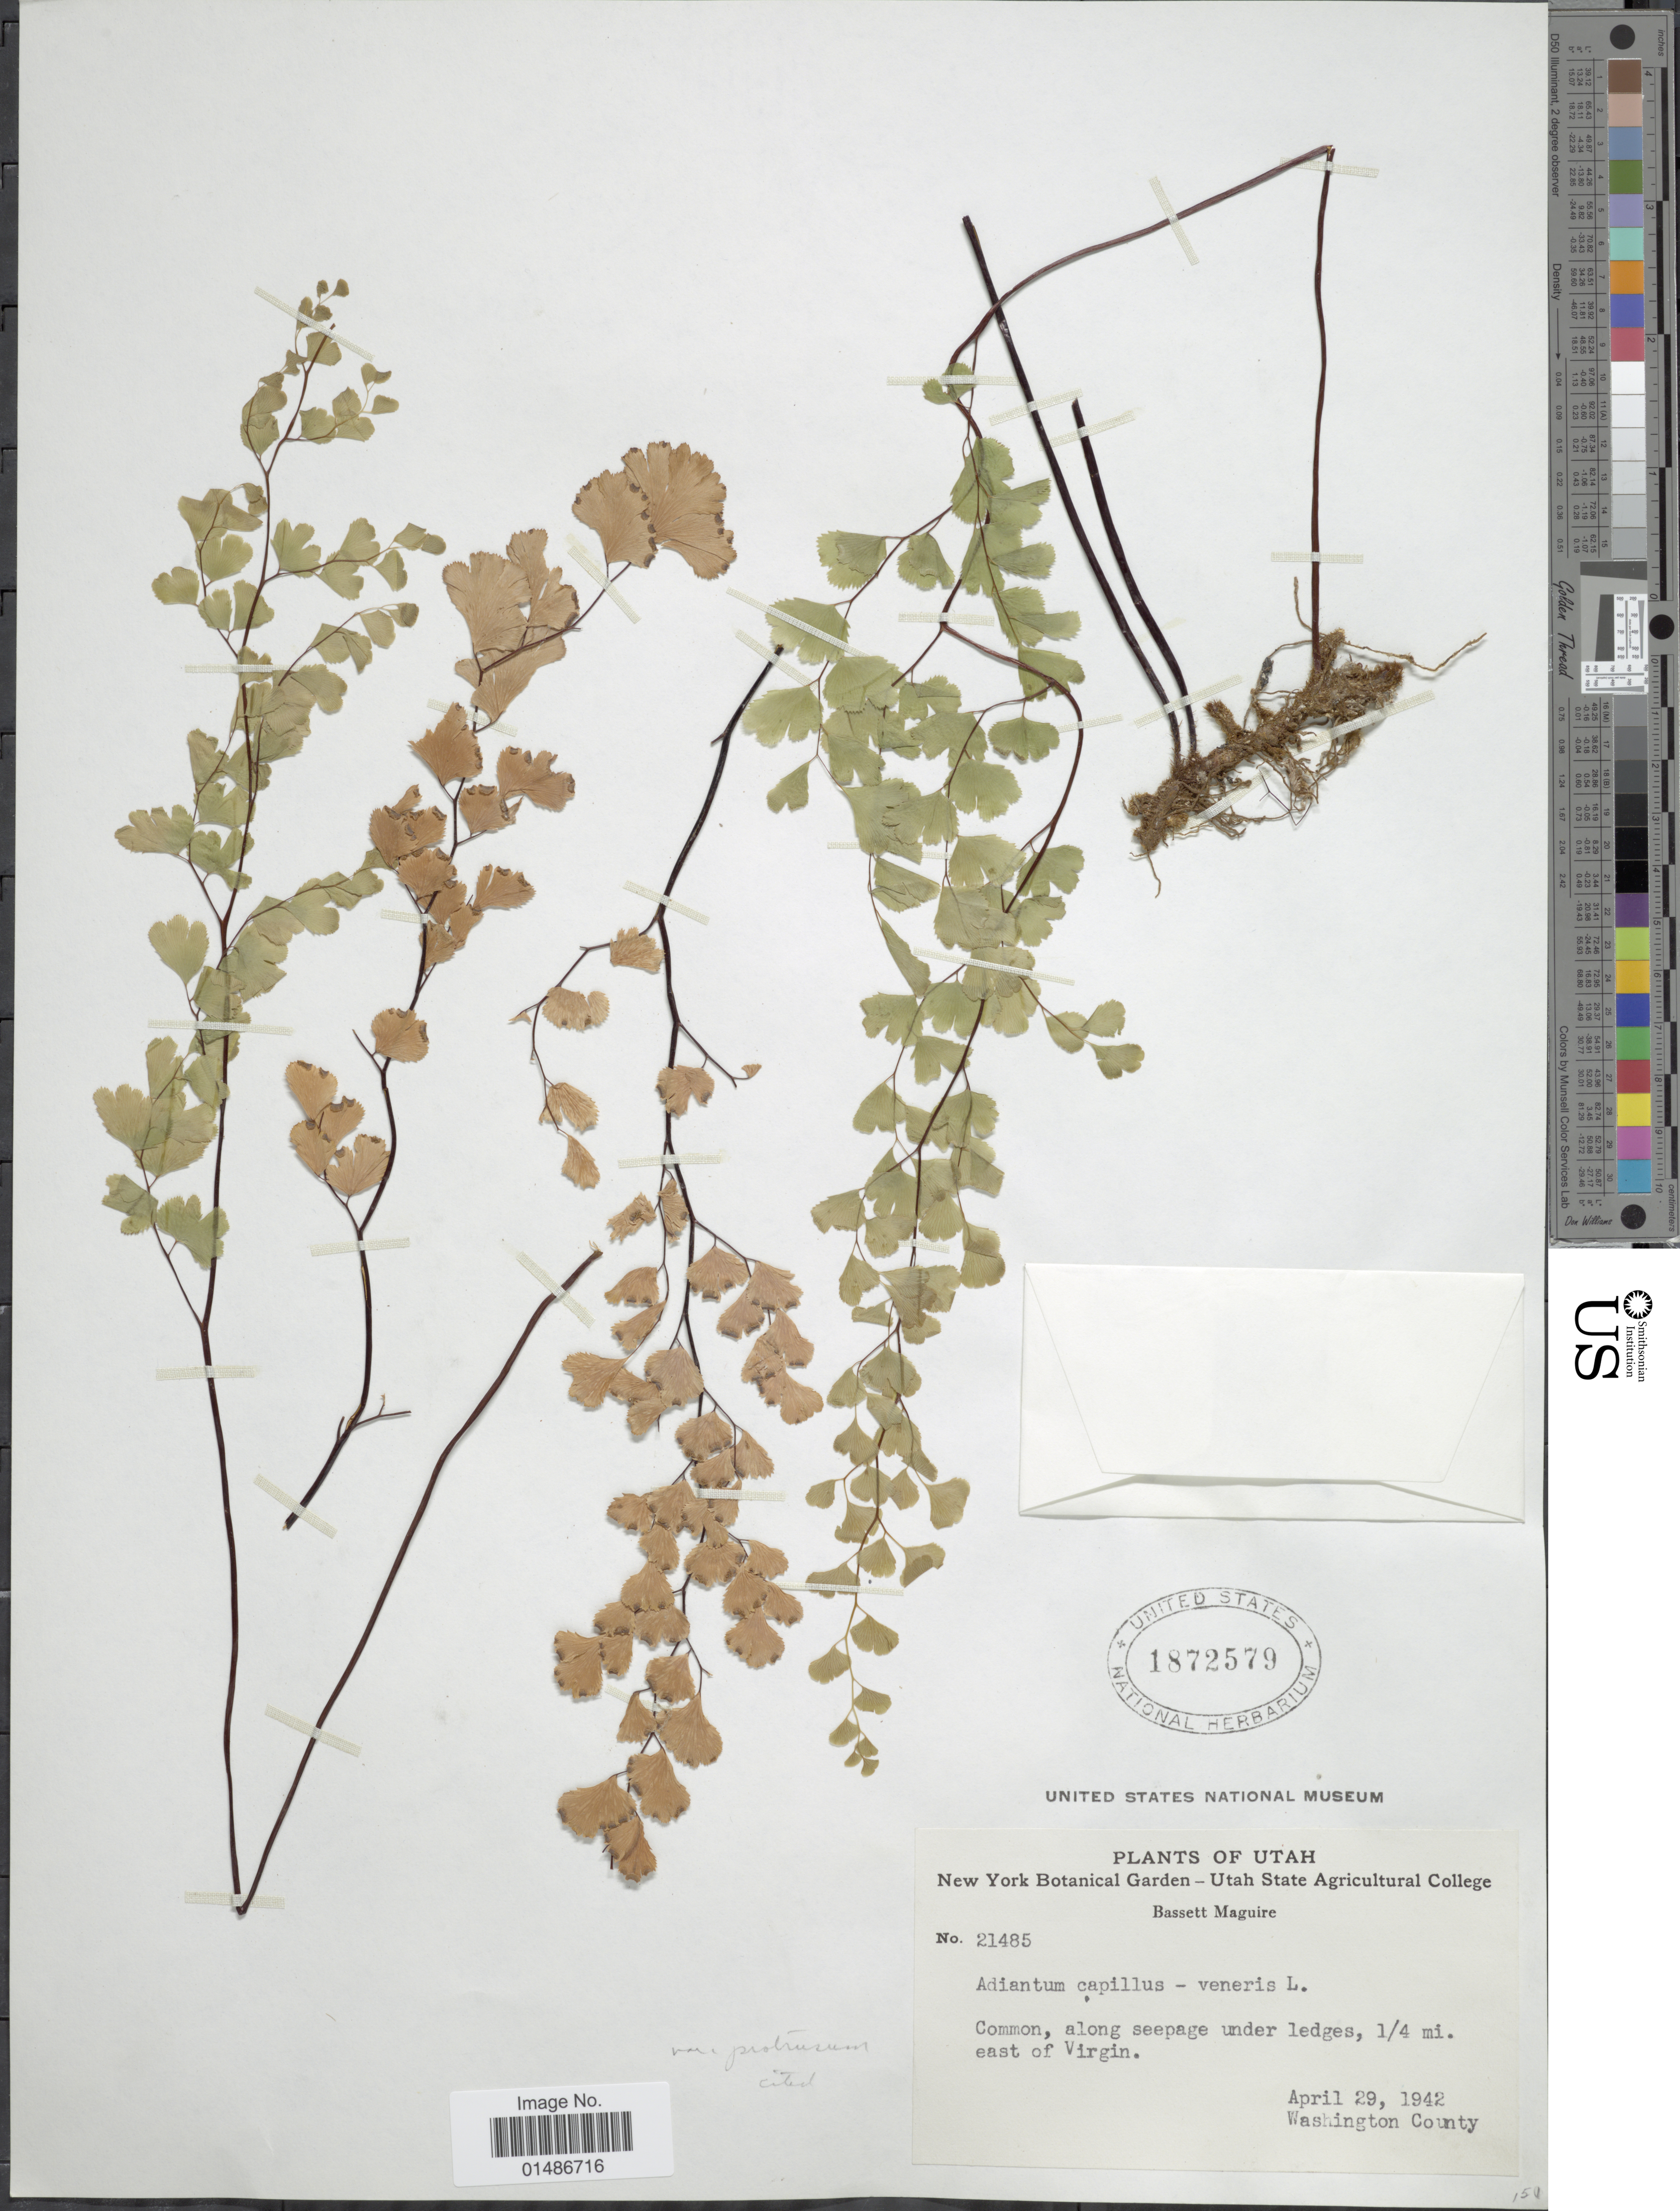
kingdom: Plantae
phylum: Tracheophyta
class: Polypodiopsida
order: Polypodiales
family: Pteridaceae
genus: Adiantum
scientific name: Adiantum capillus-veneris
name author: L.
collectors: B. Maguire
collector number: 21485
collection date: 1942-04-29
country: United States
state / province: Washington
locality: Utah. Common, along seepage under ledges, 1/4 mi. east of Virgin.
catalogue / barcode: US 1872579